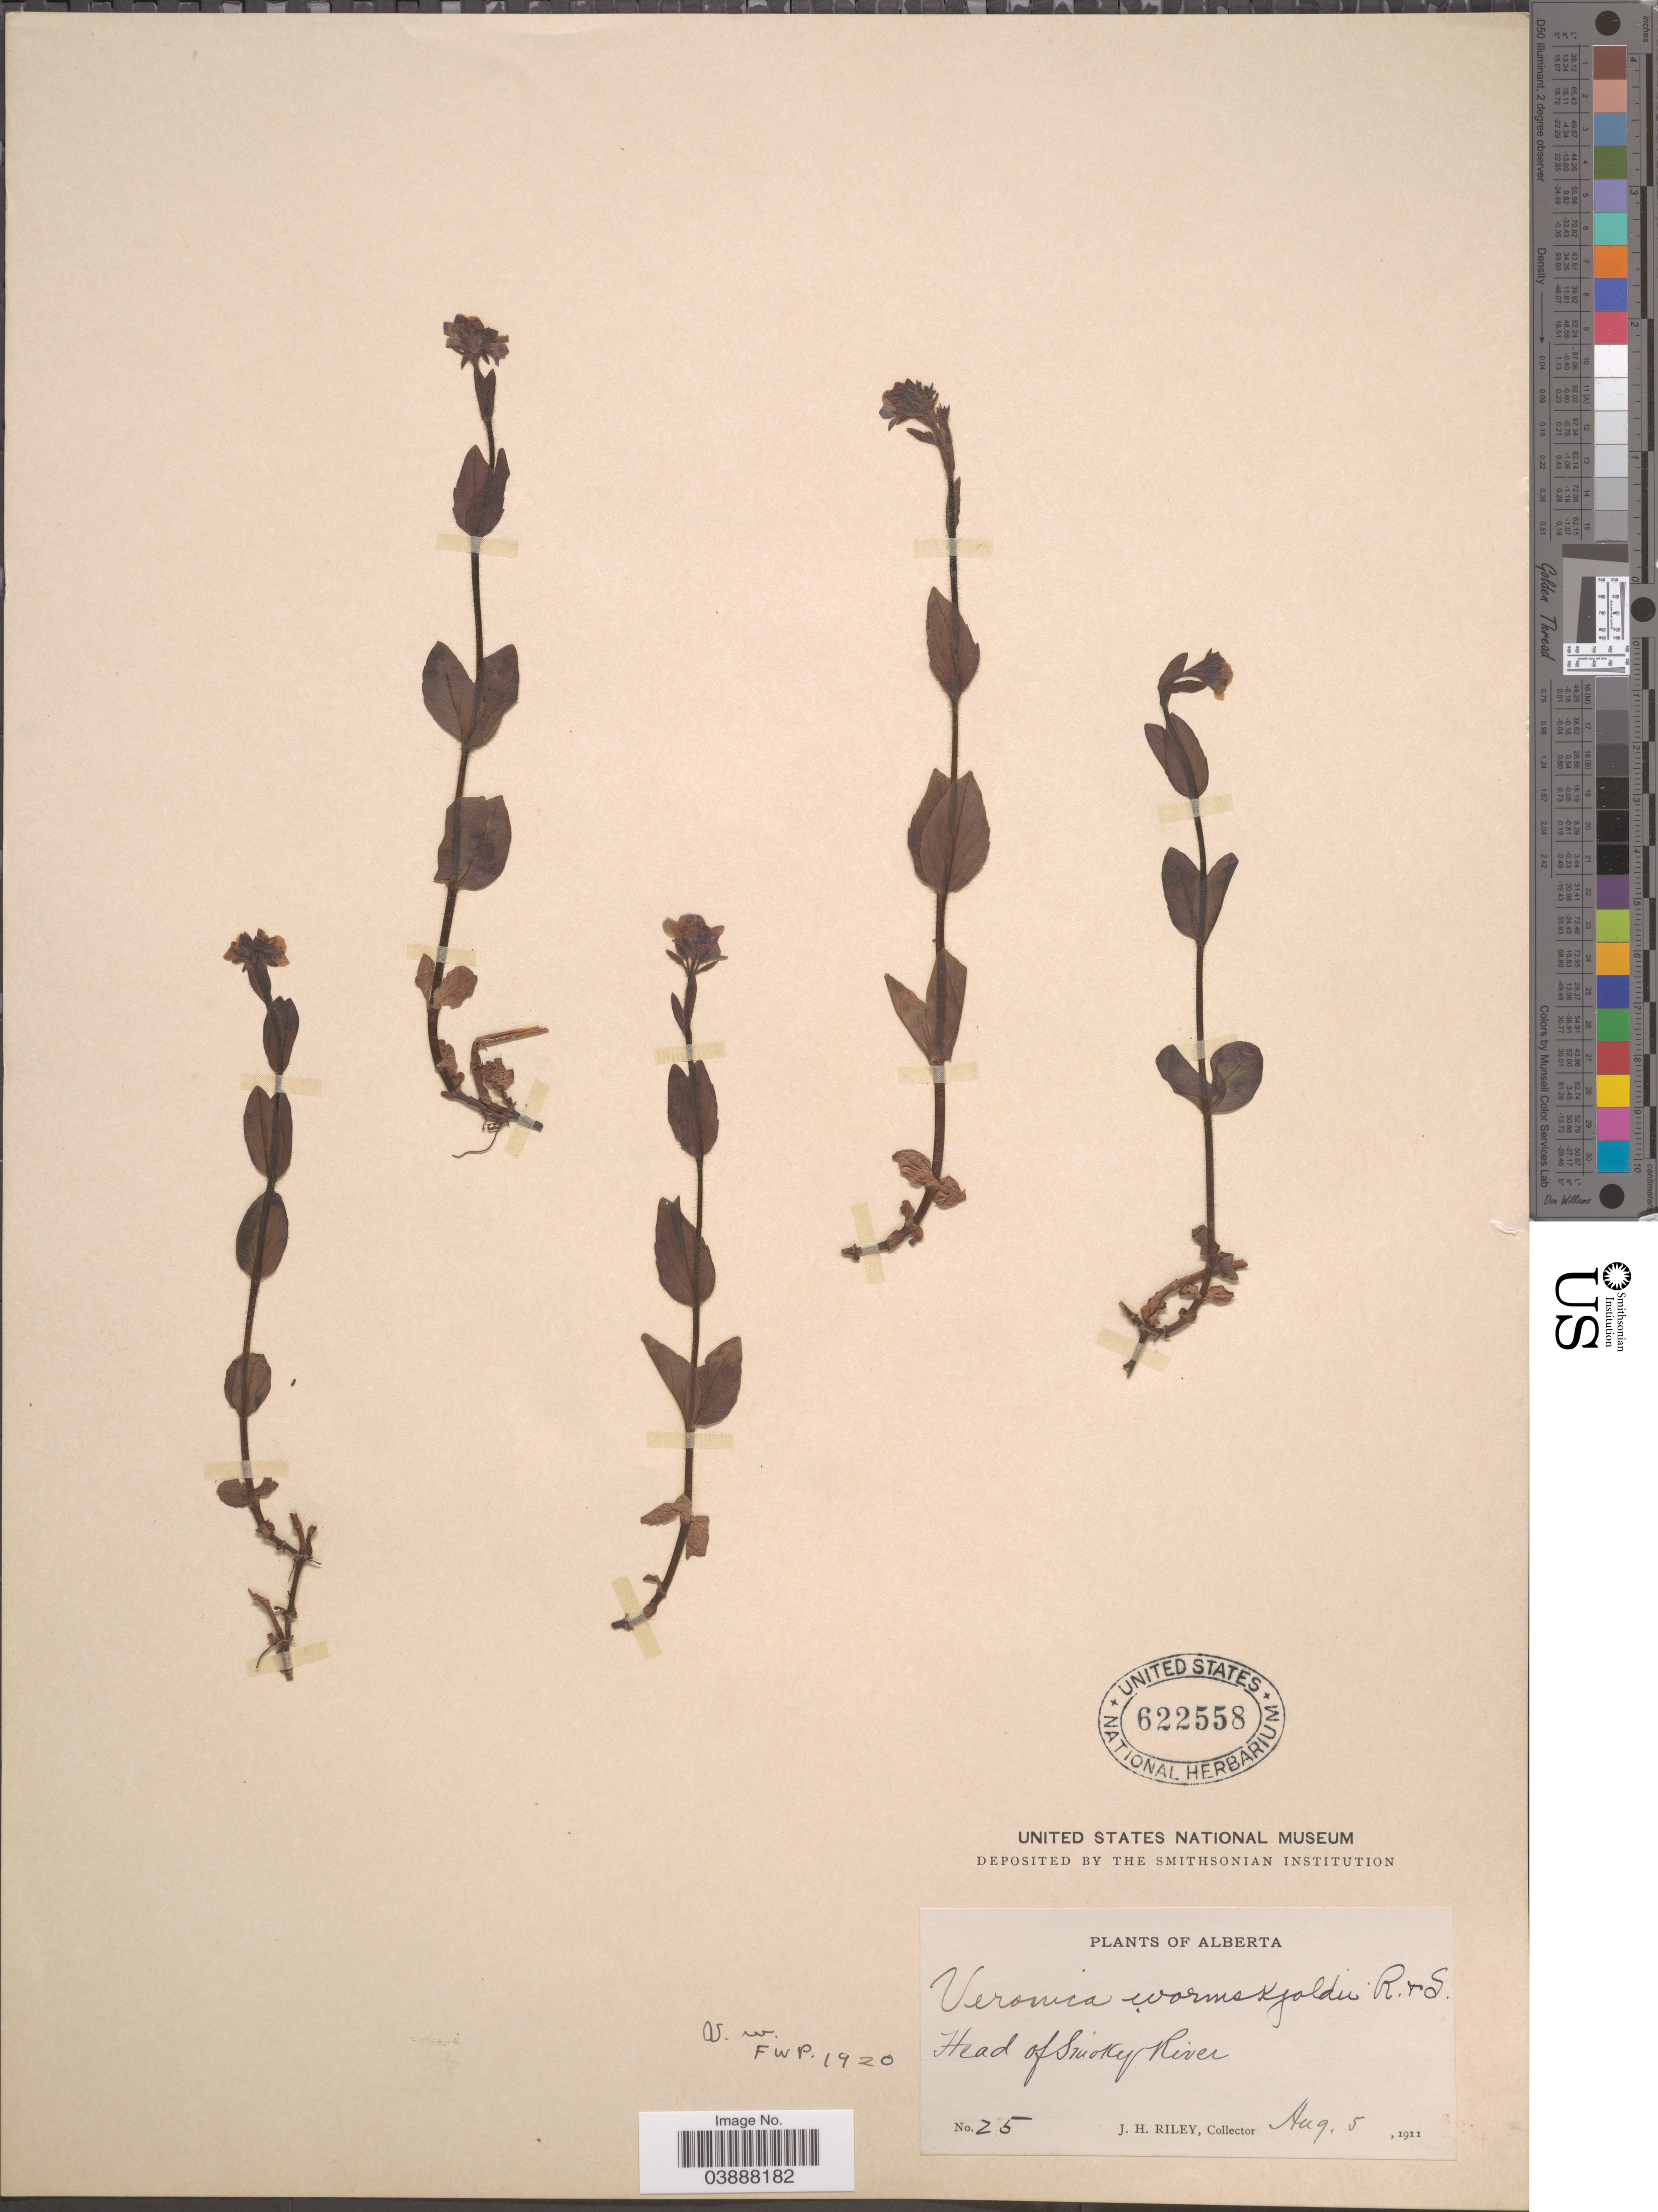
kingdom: Plantae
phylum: Tracheophyta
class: Magnoliopsida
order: Lamiales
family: Plantaginaceae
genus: Veronica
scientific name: Veronica wormskjoldii subsp. wormskjoldii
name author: Roem. & Schult.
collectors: J. H. Riley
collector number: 25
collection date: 1911-08-05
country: Canada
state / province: Alberta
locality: Head of Smokey River.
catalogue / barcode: US 622558